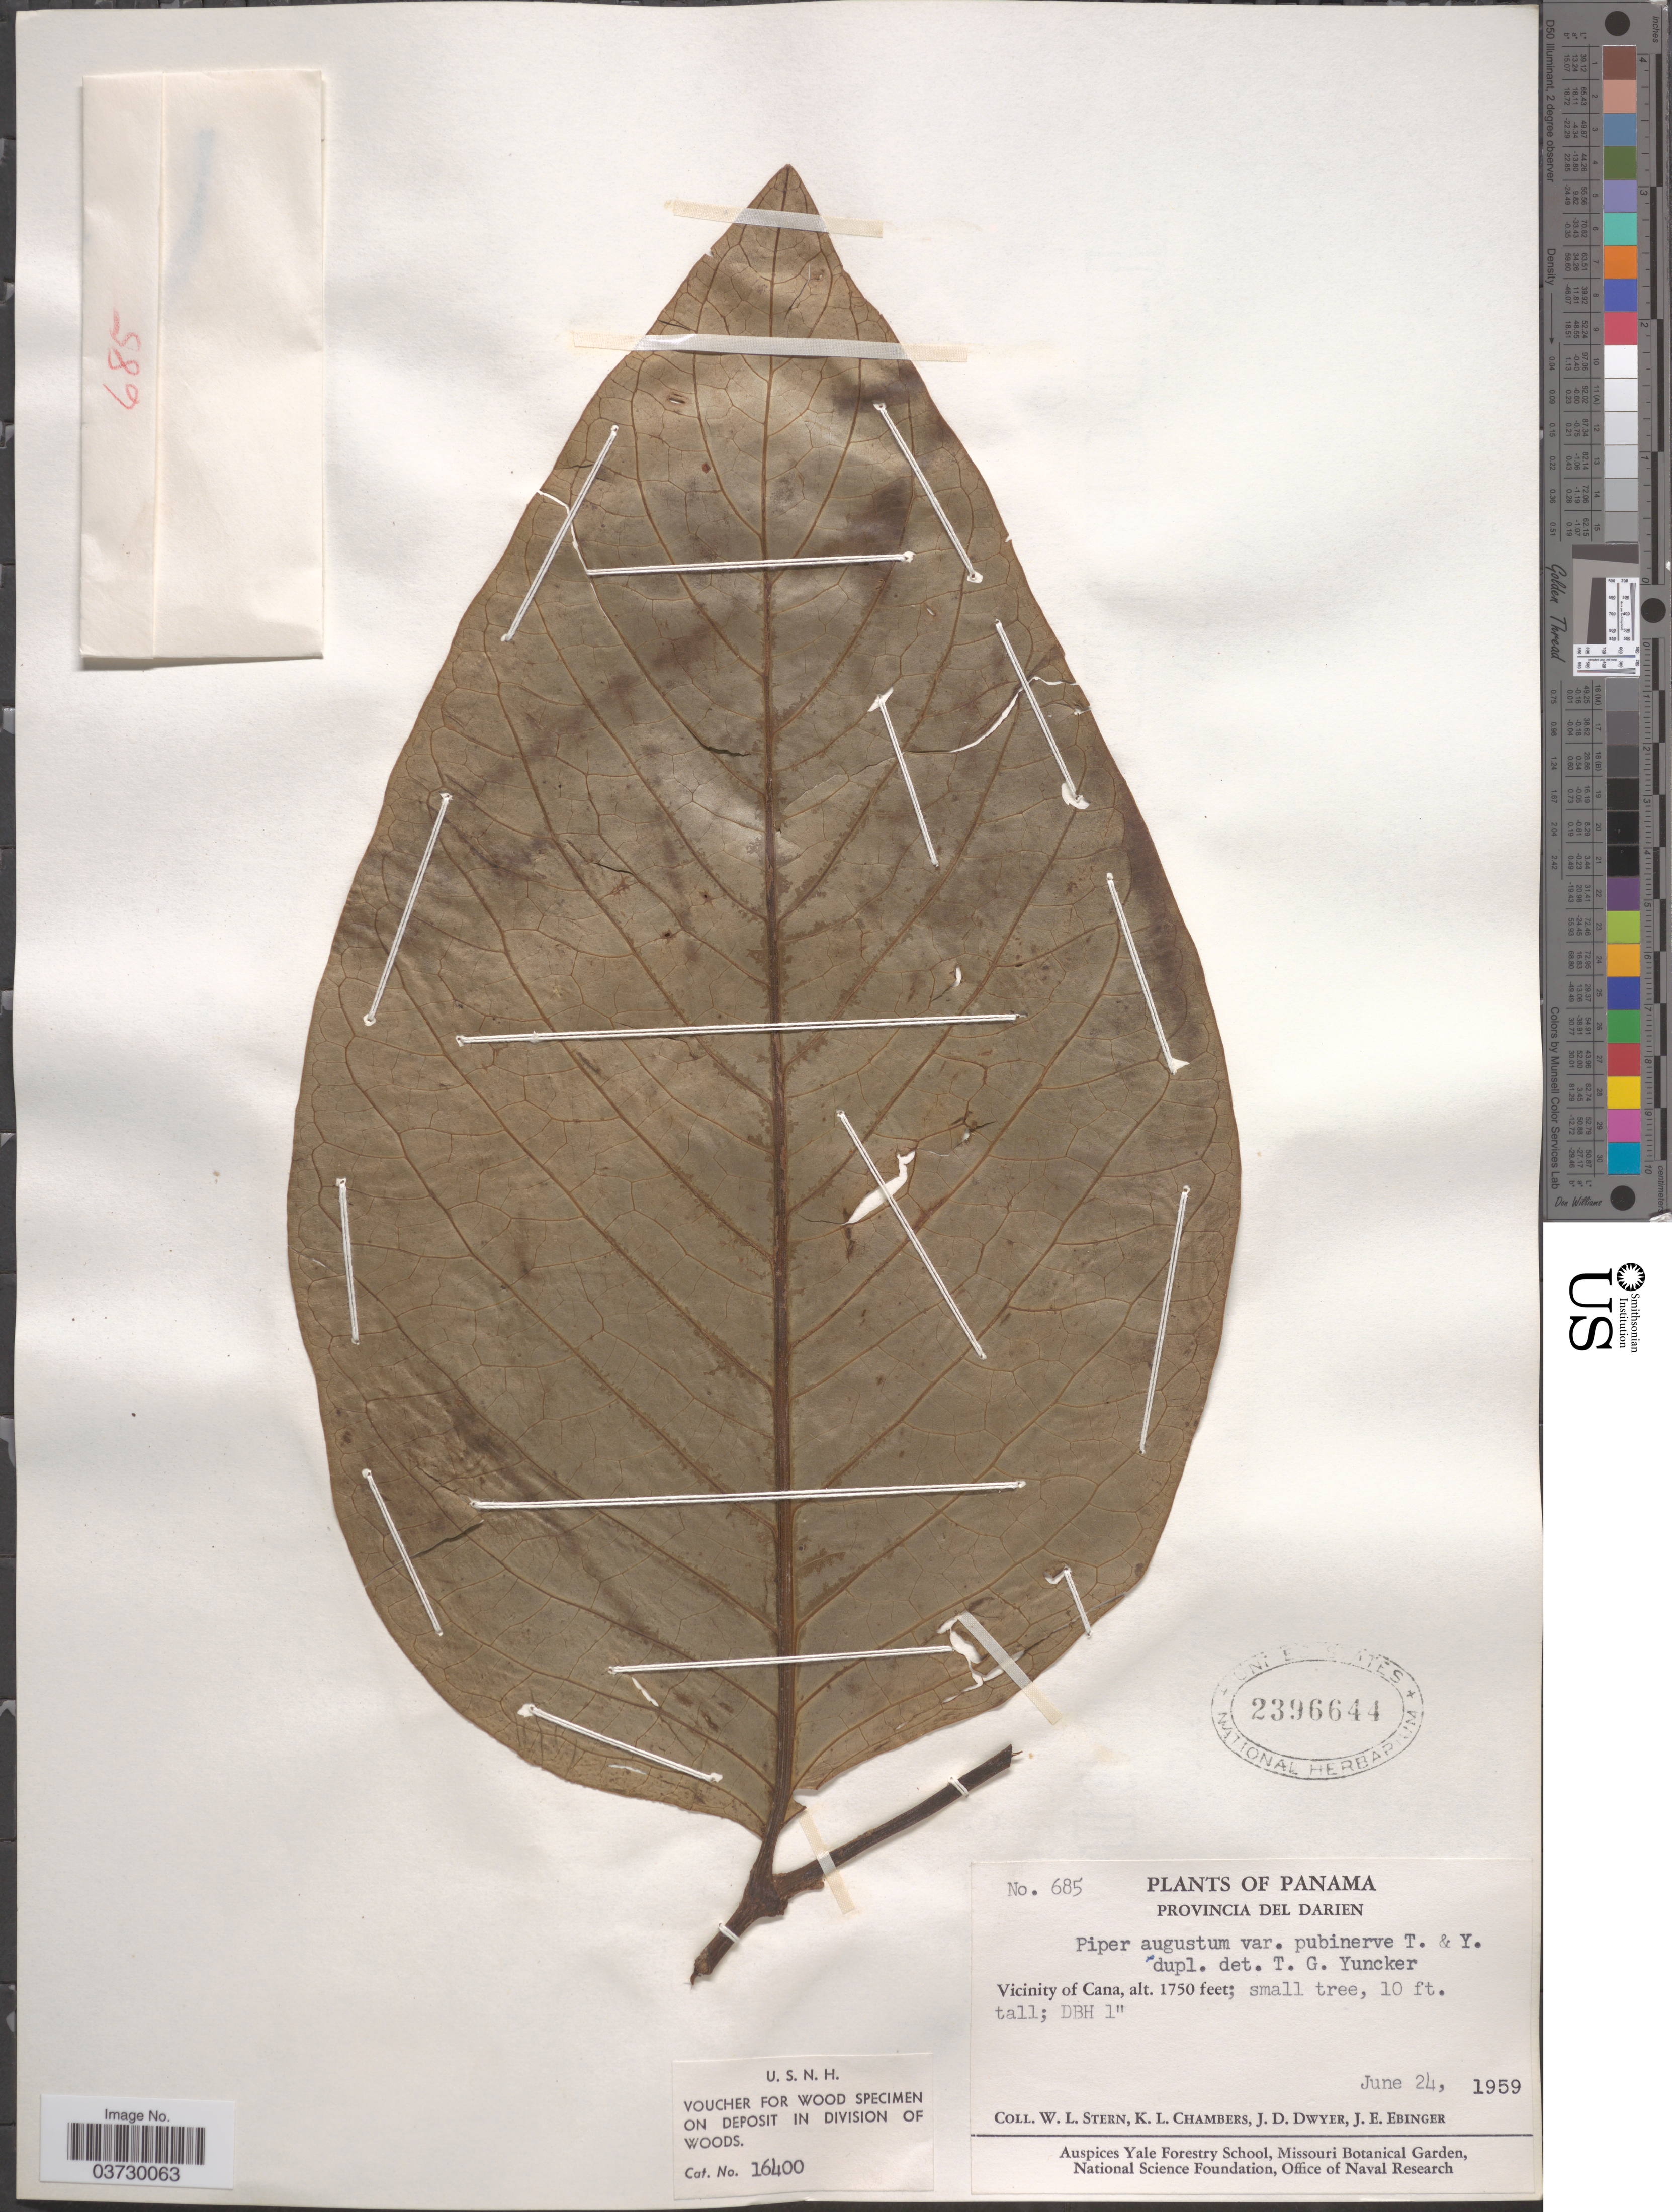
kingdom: Plantae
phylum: Tracheophyta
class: Magnoliopsida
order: Piperales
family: Piperaceae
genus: Piper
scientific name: Piper augustum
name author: Rudge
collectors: W. L. Stern, K. Chambers, J. D. Dwyer & J. Ebinger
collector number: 685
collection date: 1959-06-24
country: Panama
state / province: Darien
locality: Vicinity of Cana.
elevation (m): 533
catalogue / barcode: US 2396644